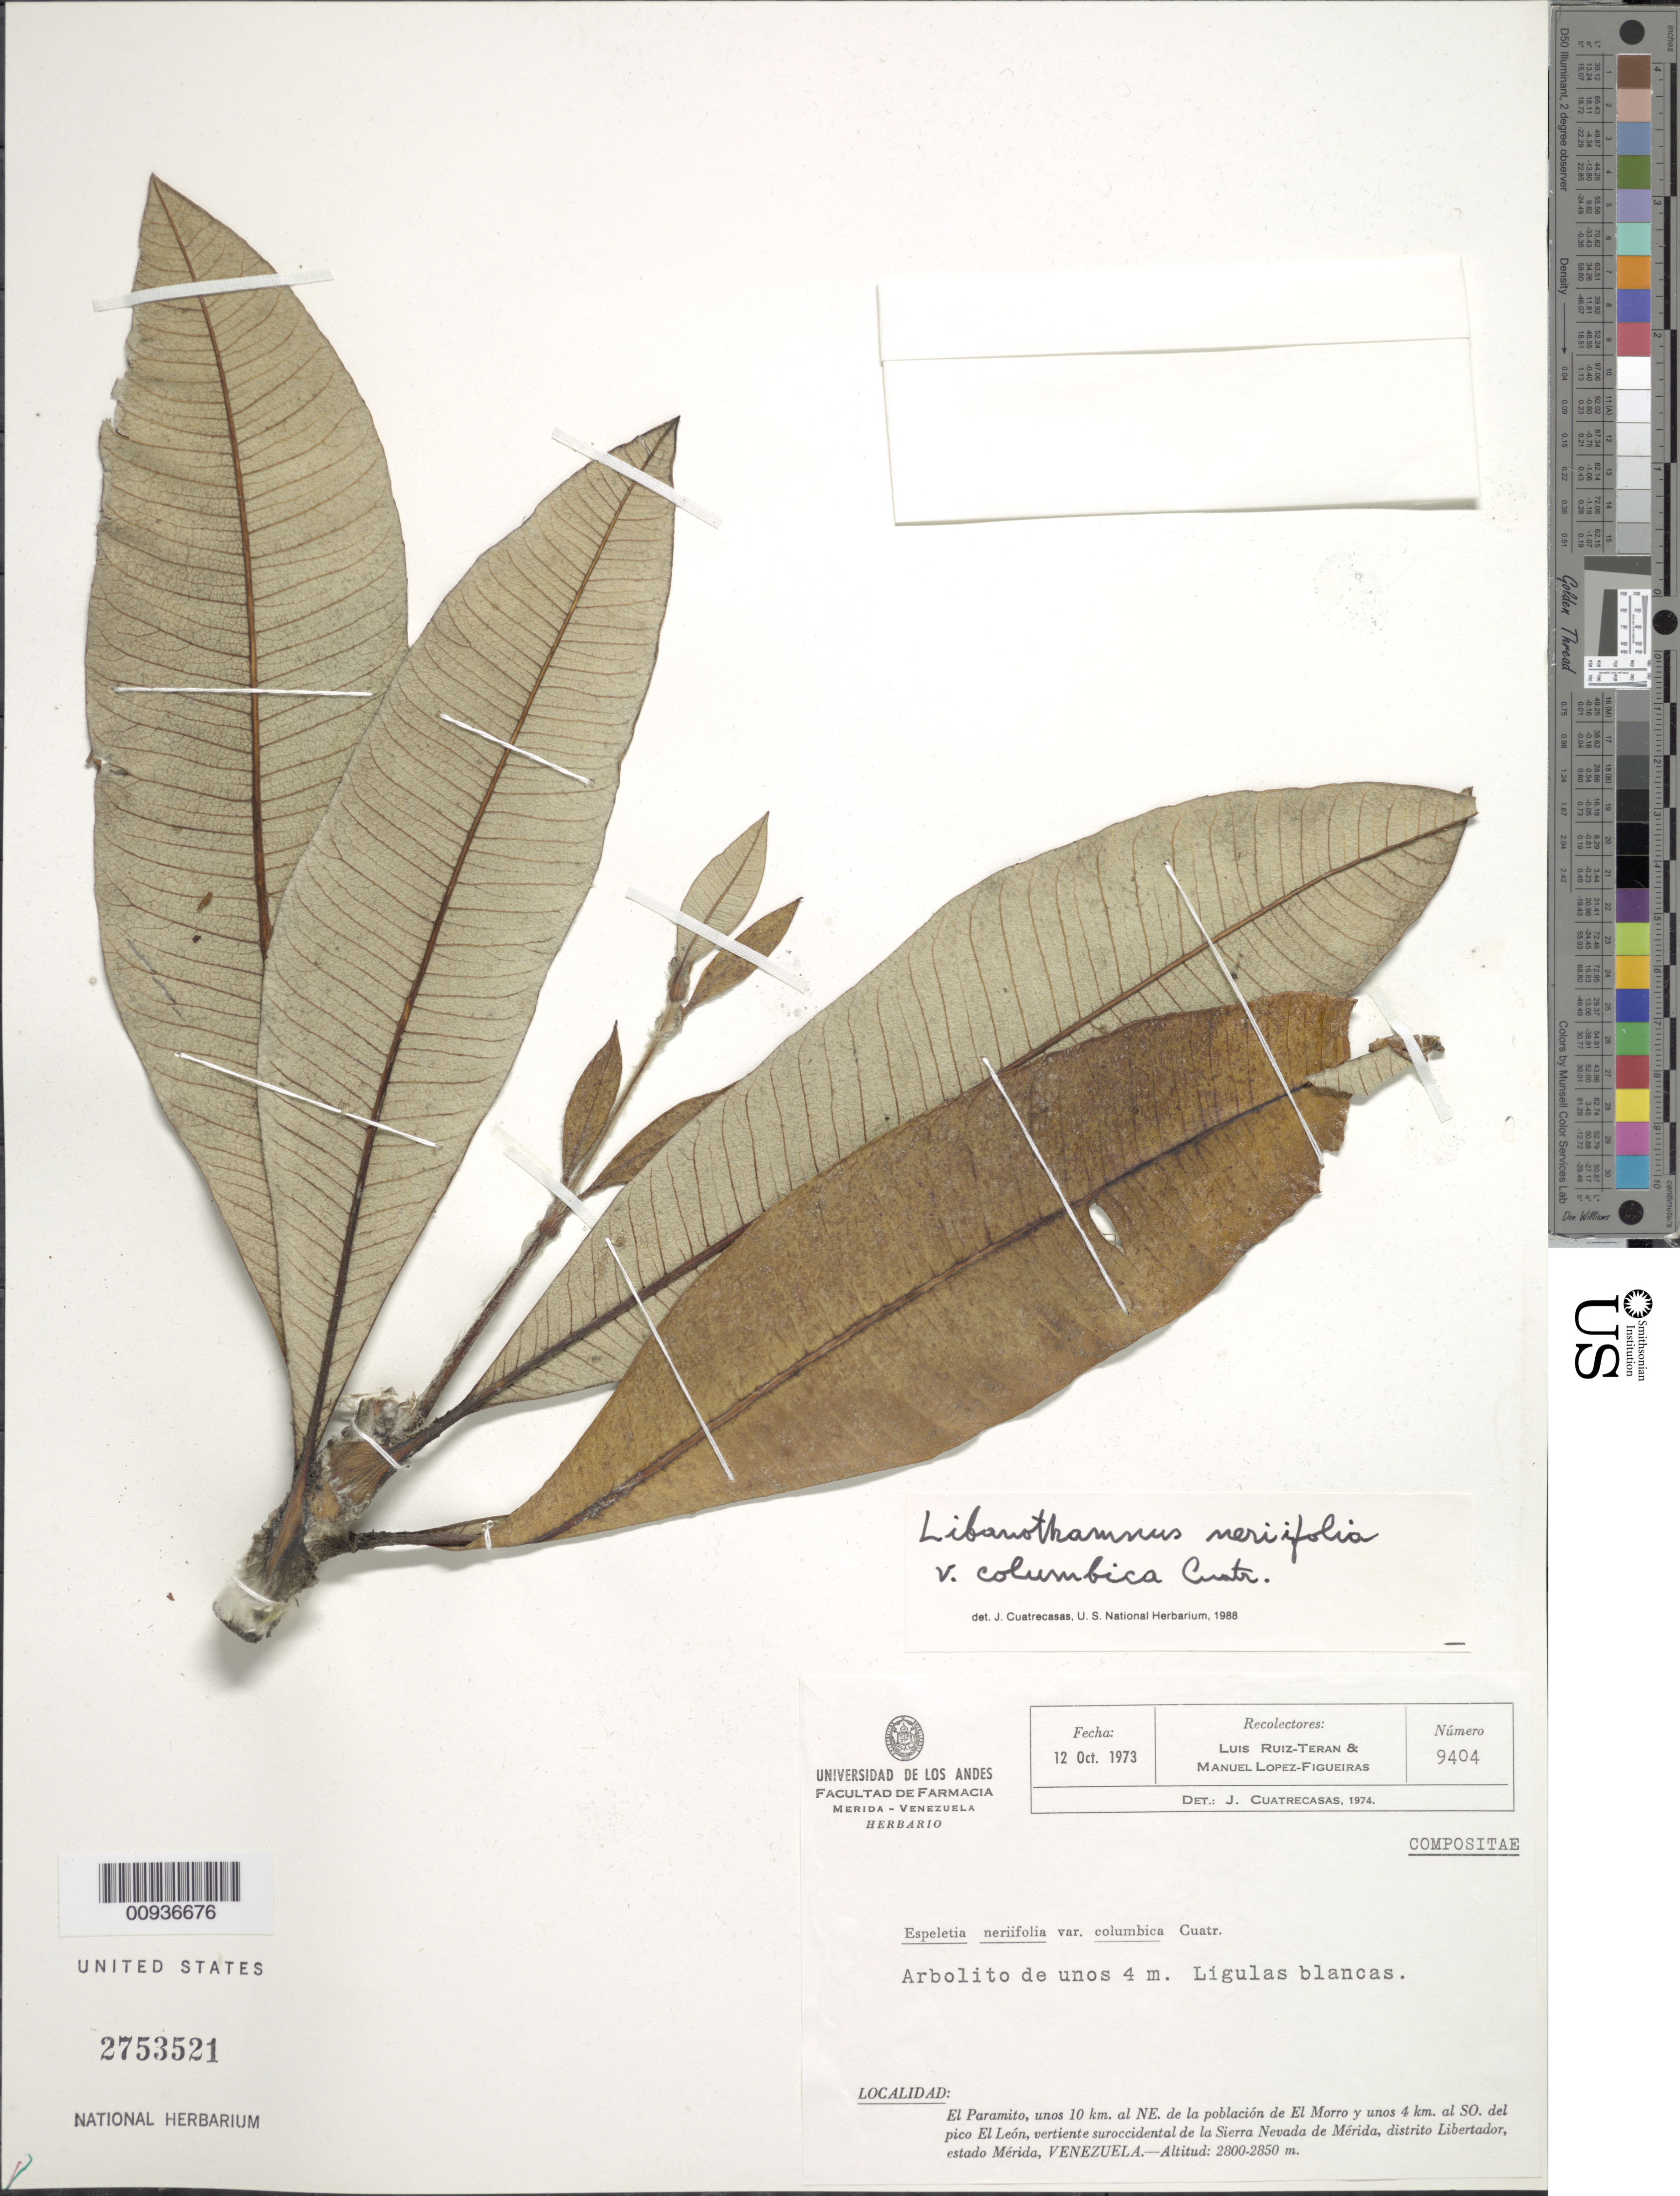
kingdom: Plantae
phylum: Tracheophyta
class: Magnoliopsida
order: Asterales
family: Asteraceae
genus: Libanothamnus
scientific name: Libanothamnus neriifolius var. columbicus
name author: (Cuatrec.) Cuatrec.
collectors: L. E. Ruíz-Terán & M. López Figueiras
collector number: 9404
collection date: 1973-10-12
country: Venezuela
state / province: Mérida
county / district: Libertador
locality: El Paramito, unos 10 km. al NE. de la población de El Morro y unos 4 km. al SO. del Pico El León, vertiente suroccidental de la Sierra nevada de Mérida.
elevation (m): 2800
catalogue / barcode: US 2753521